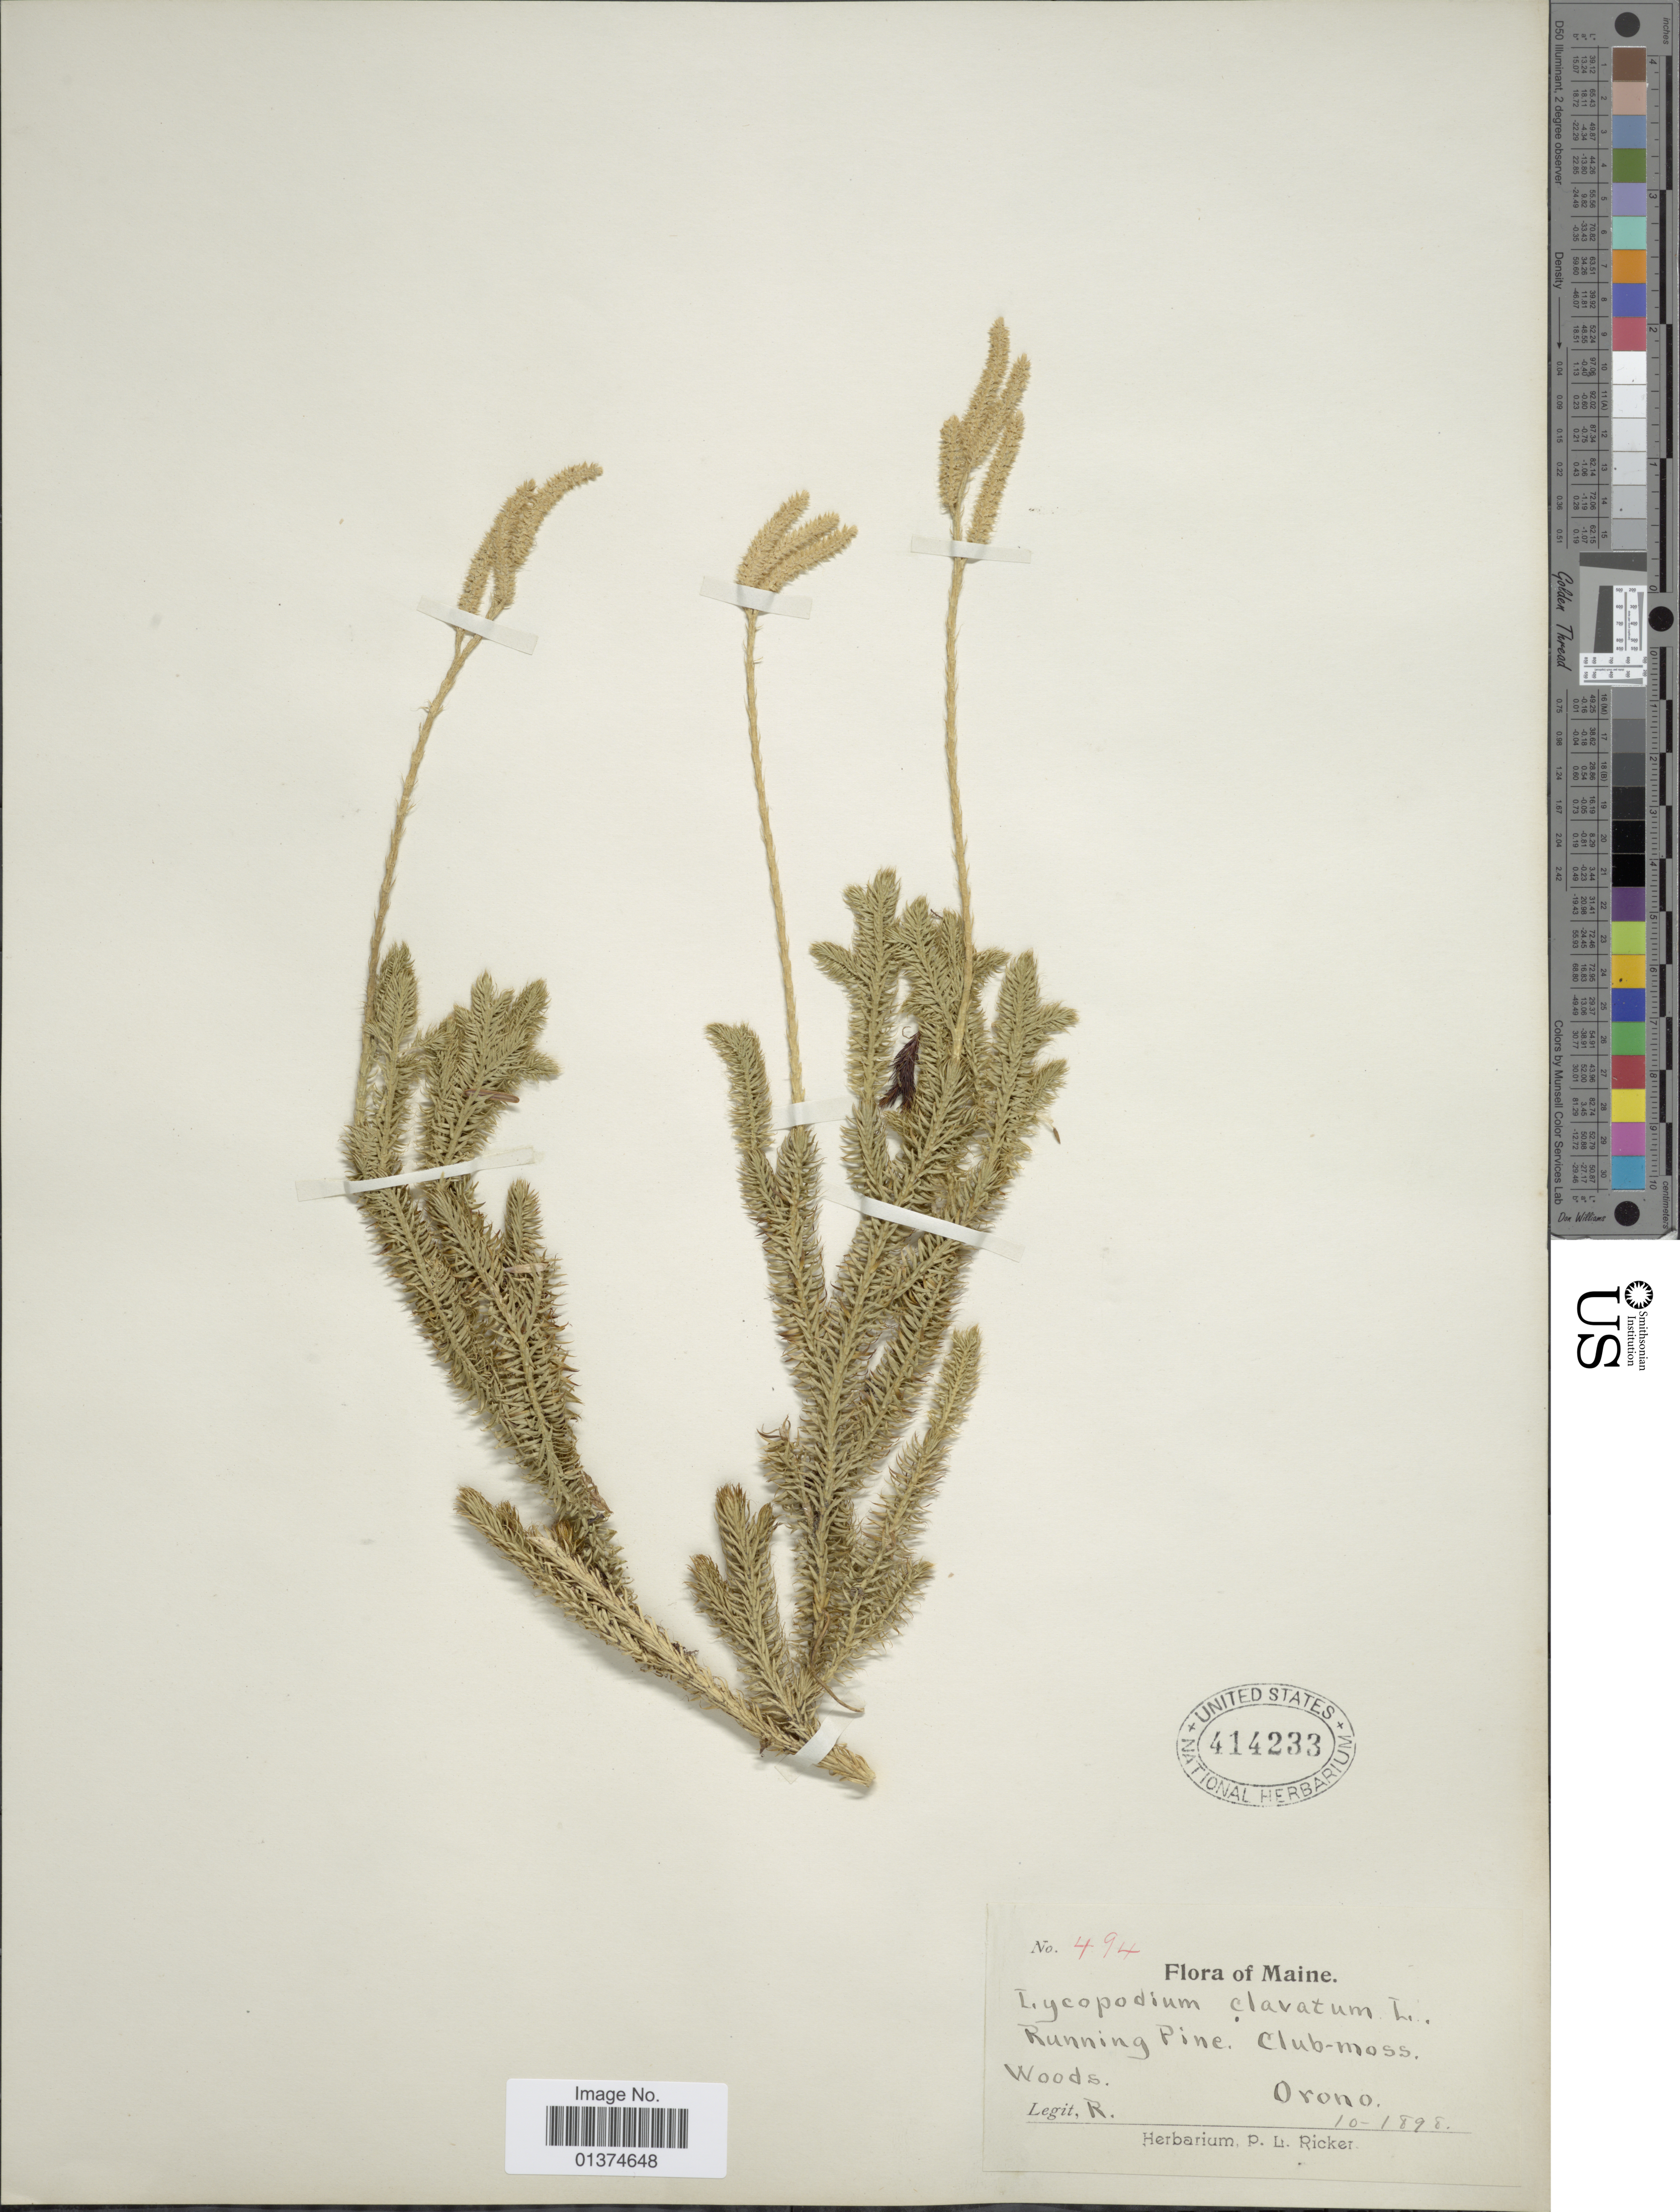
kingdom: Plantae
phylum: Tracheophyta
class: Lycopodiopsida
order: Lycopodiales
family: Lycopodiaceae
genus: Lycopodium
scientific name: Lycopodium clavatum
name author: L.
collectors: P. Ricker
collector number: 494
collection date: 1898-10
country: United States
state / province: Maine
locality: Orono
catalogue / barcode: US 414233